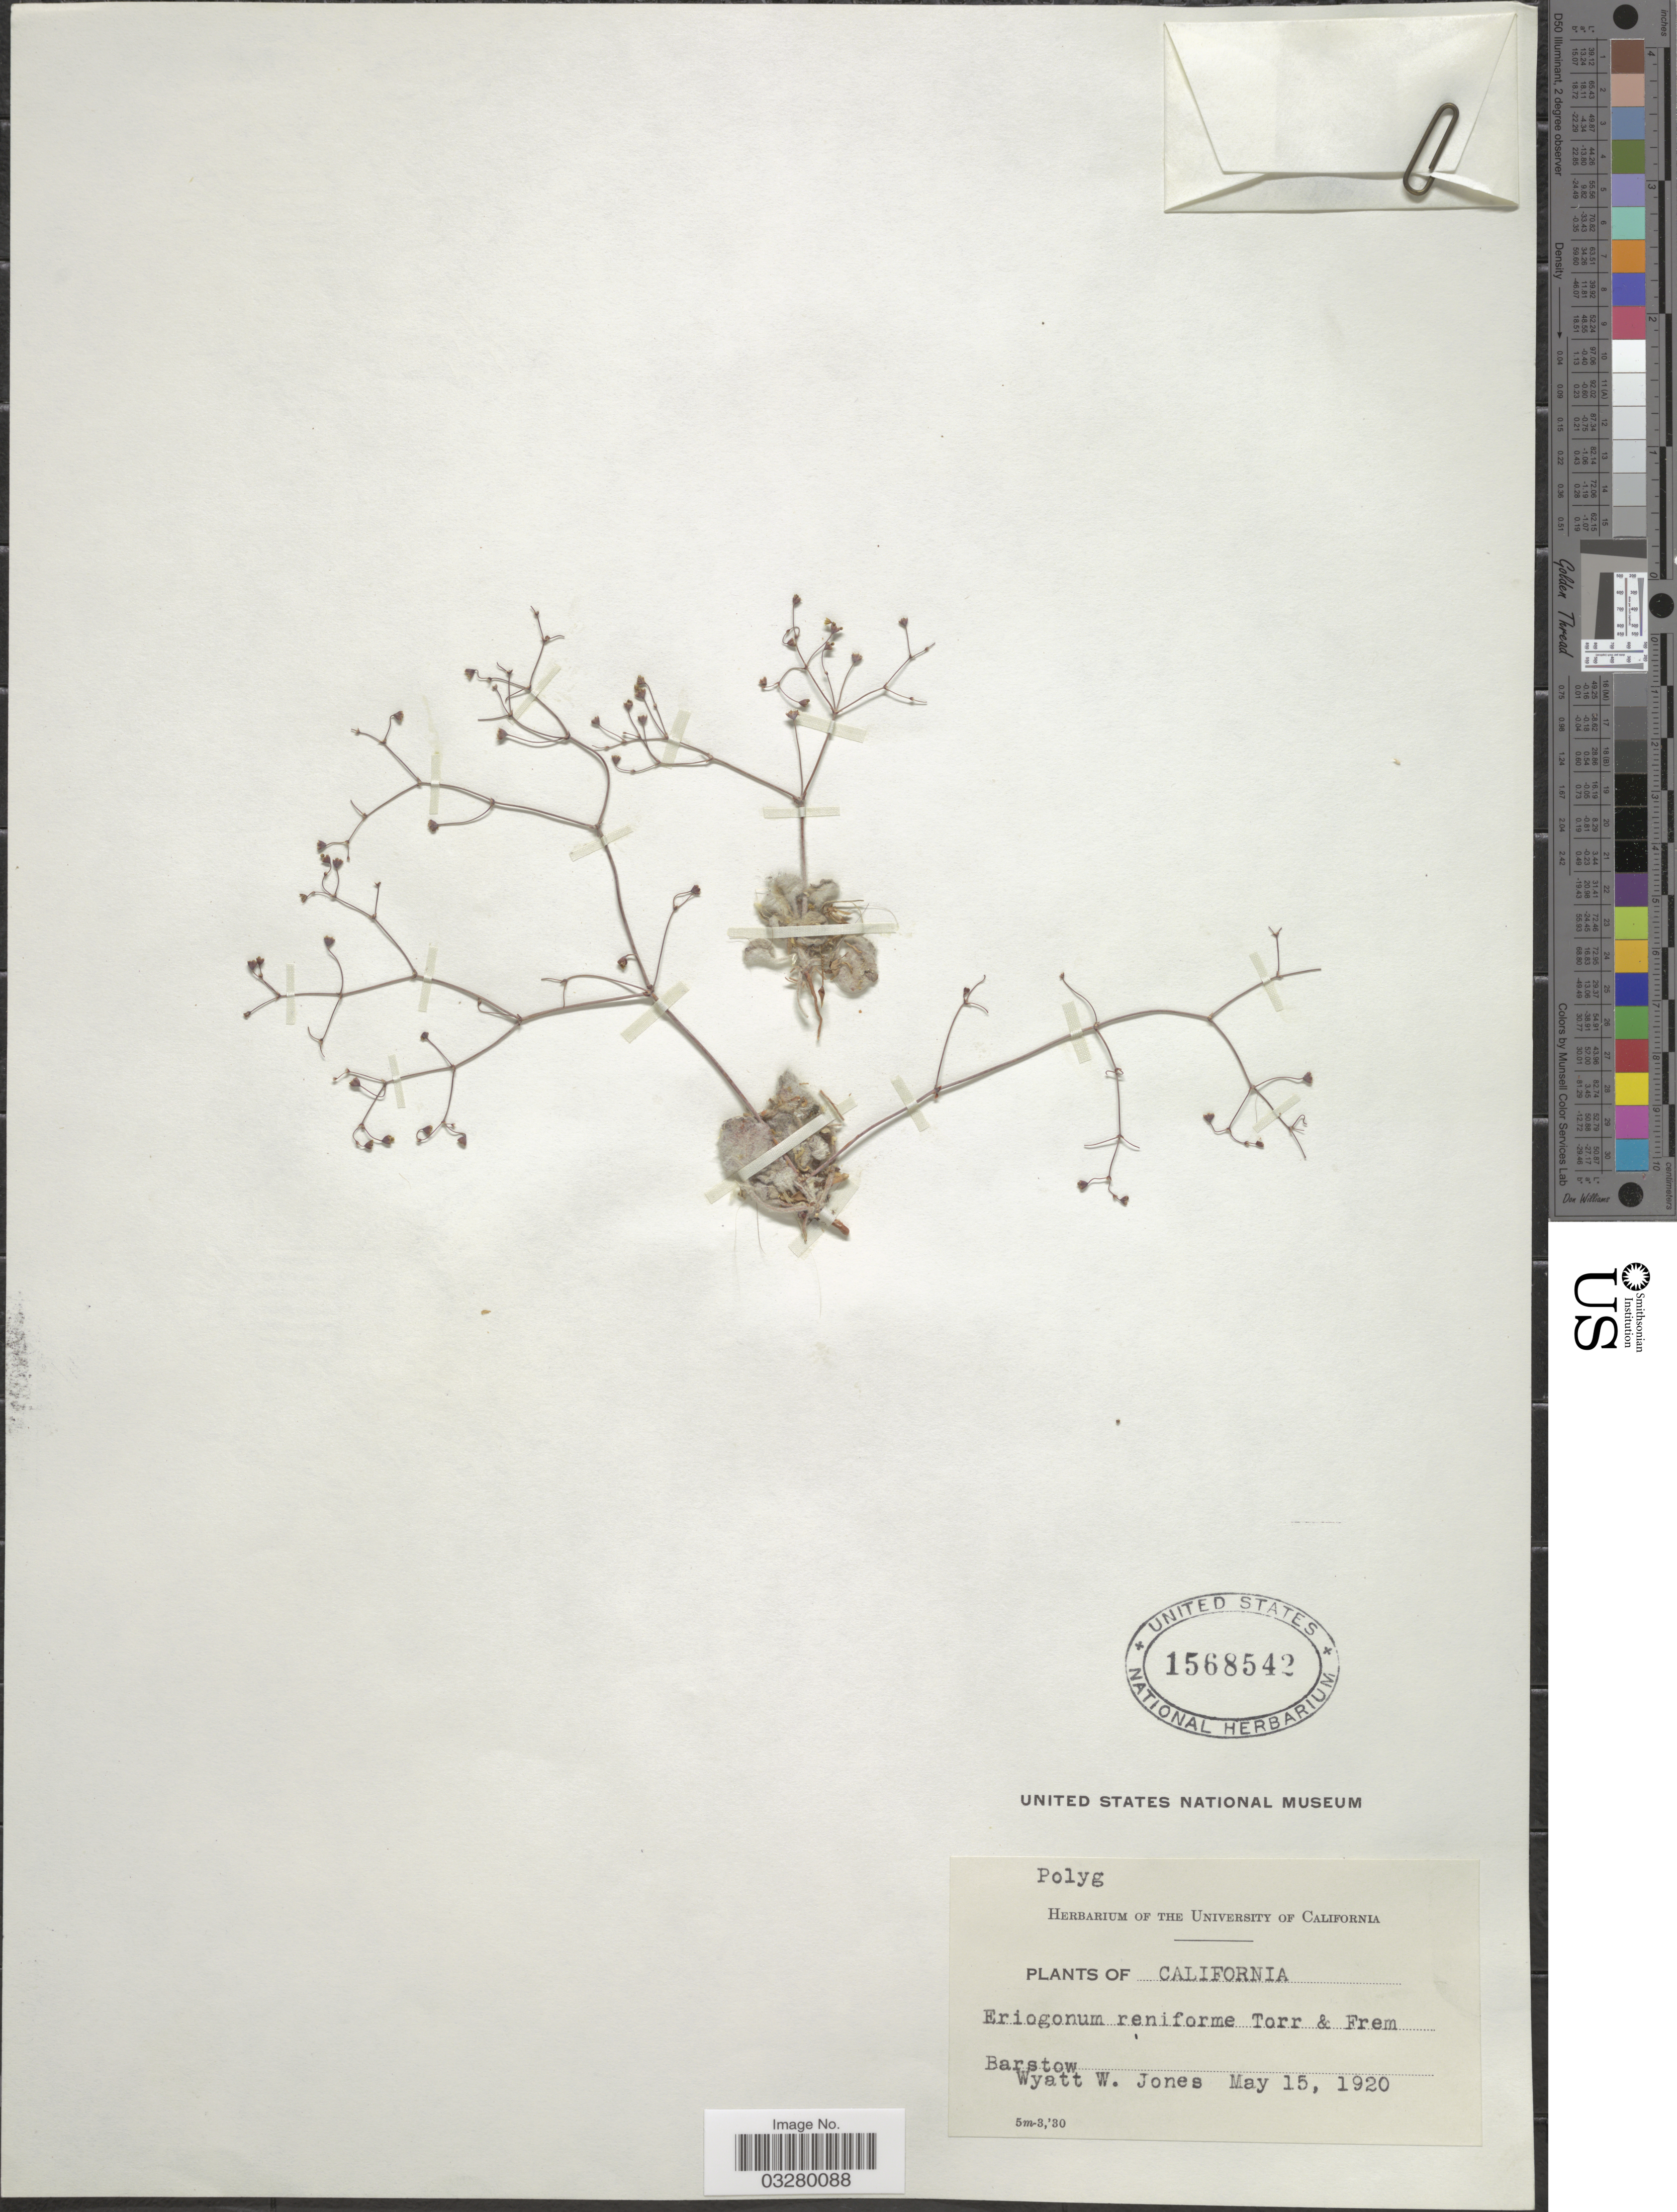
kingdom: Plantae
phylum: Tracheophyta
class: Magnoliopsida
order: Caryophyllales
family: Polygonaceae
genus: Eriogonum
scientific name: Eriogonum reniforme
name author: Torr. & Frém.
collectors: W. W. Jones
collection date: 1920-05-15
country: United States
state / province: California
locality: Barstow.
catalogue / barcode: US 1568542